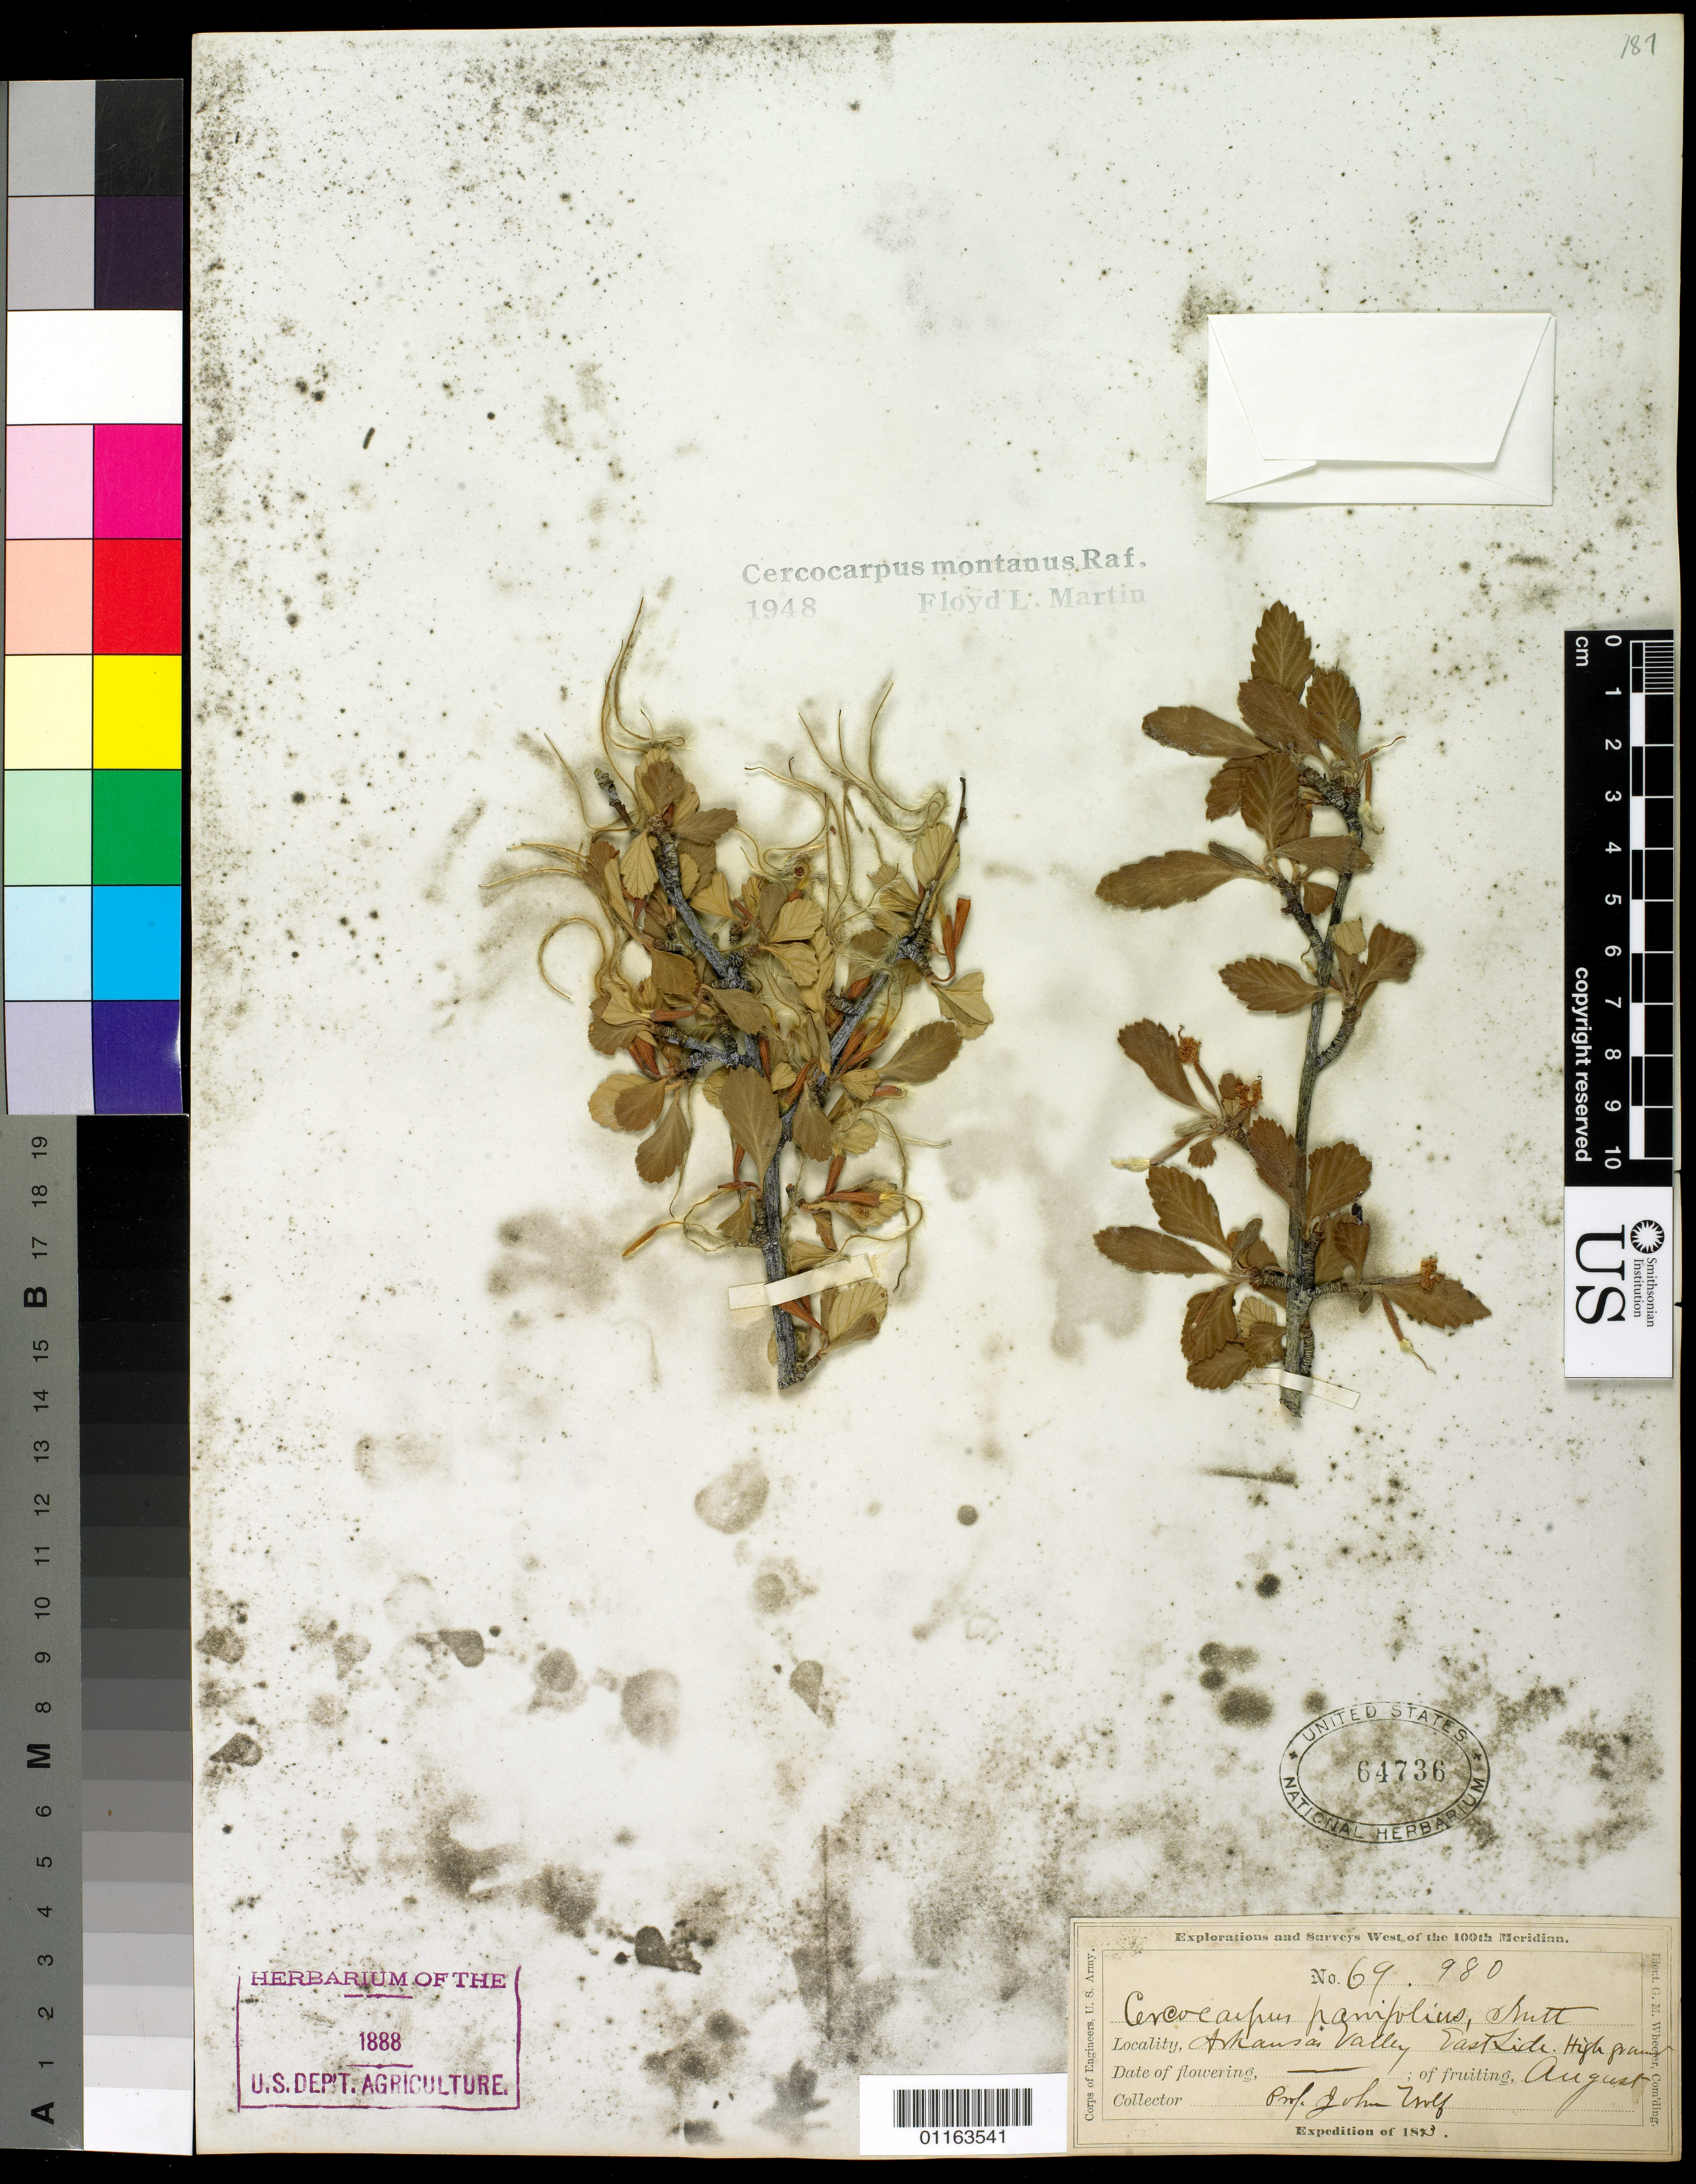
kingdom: Plantae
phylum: Tracheophyta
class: Magnoliopsida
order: Rosales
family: Rosaceae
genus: Cercocarpus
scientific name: Cercocarpus montanus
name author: Raf.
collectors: J. Wolf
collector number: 69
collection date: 1873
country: United States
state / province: Colorado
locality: Arkansas Valley, East side.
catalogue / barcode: US 64736